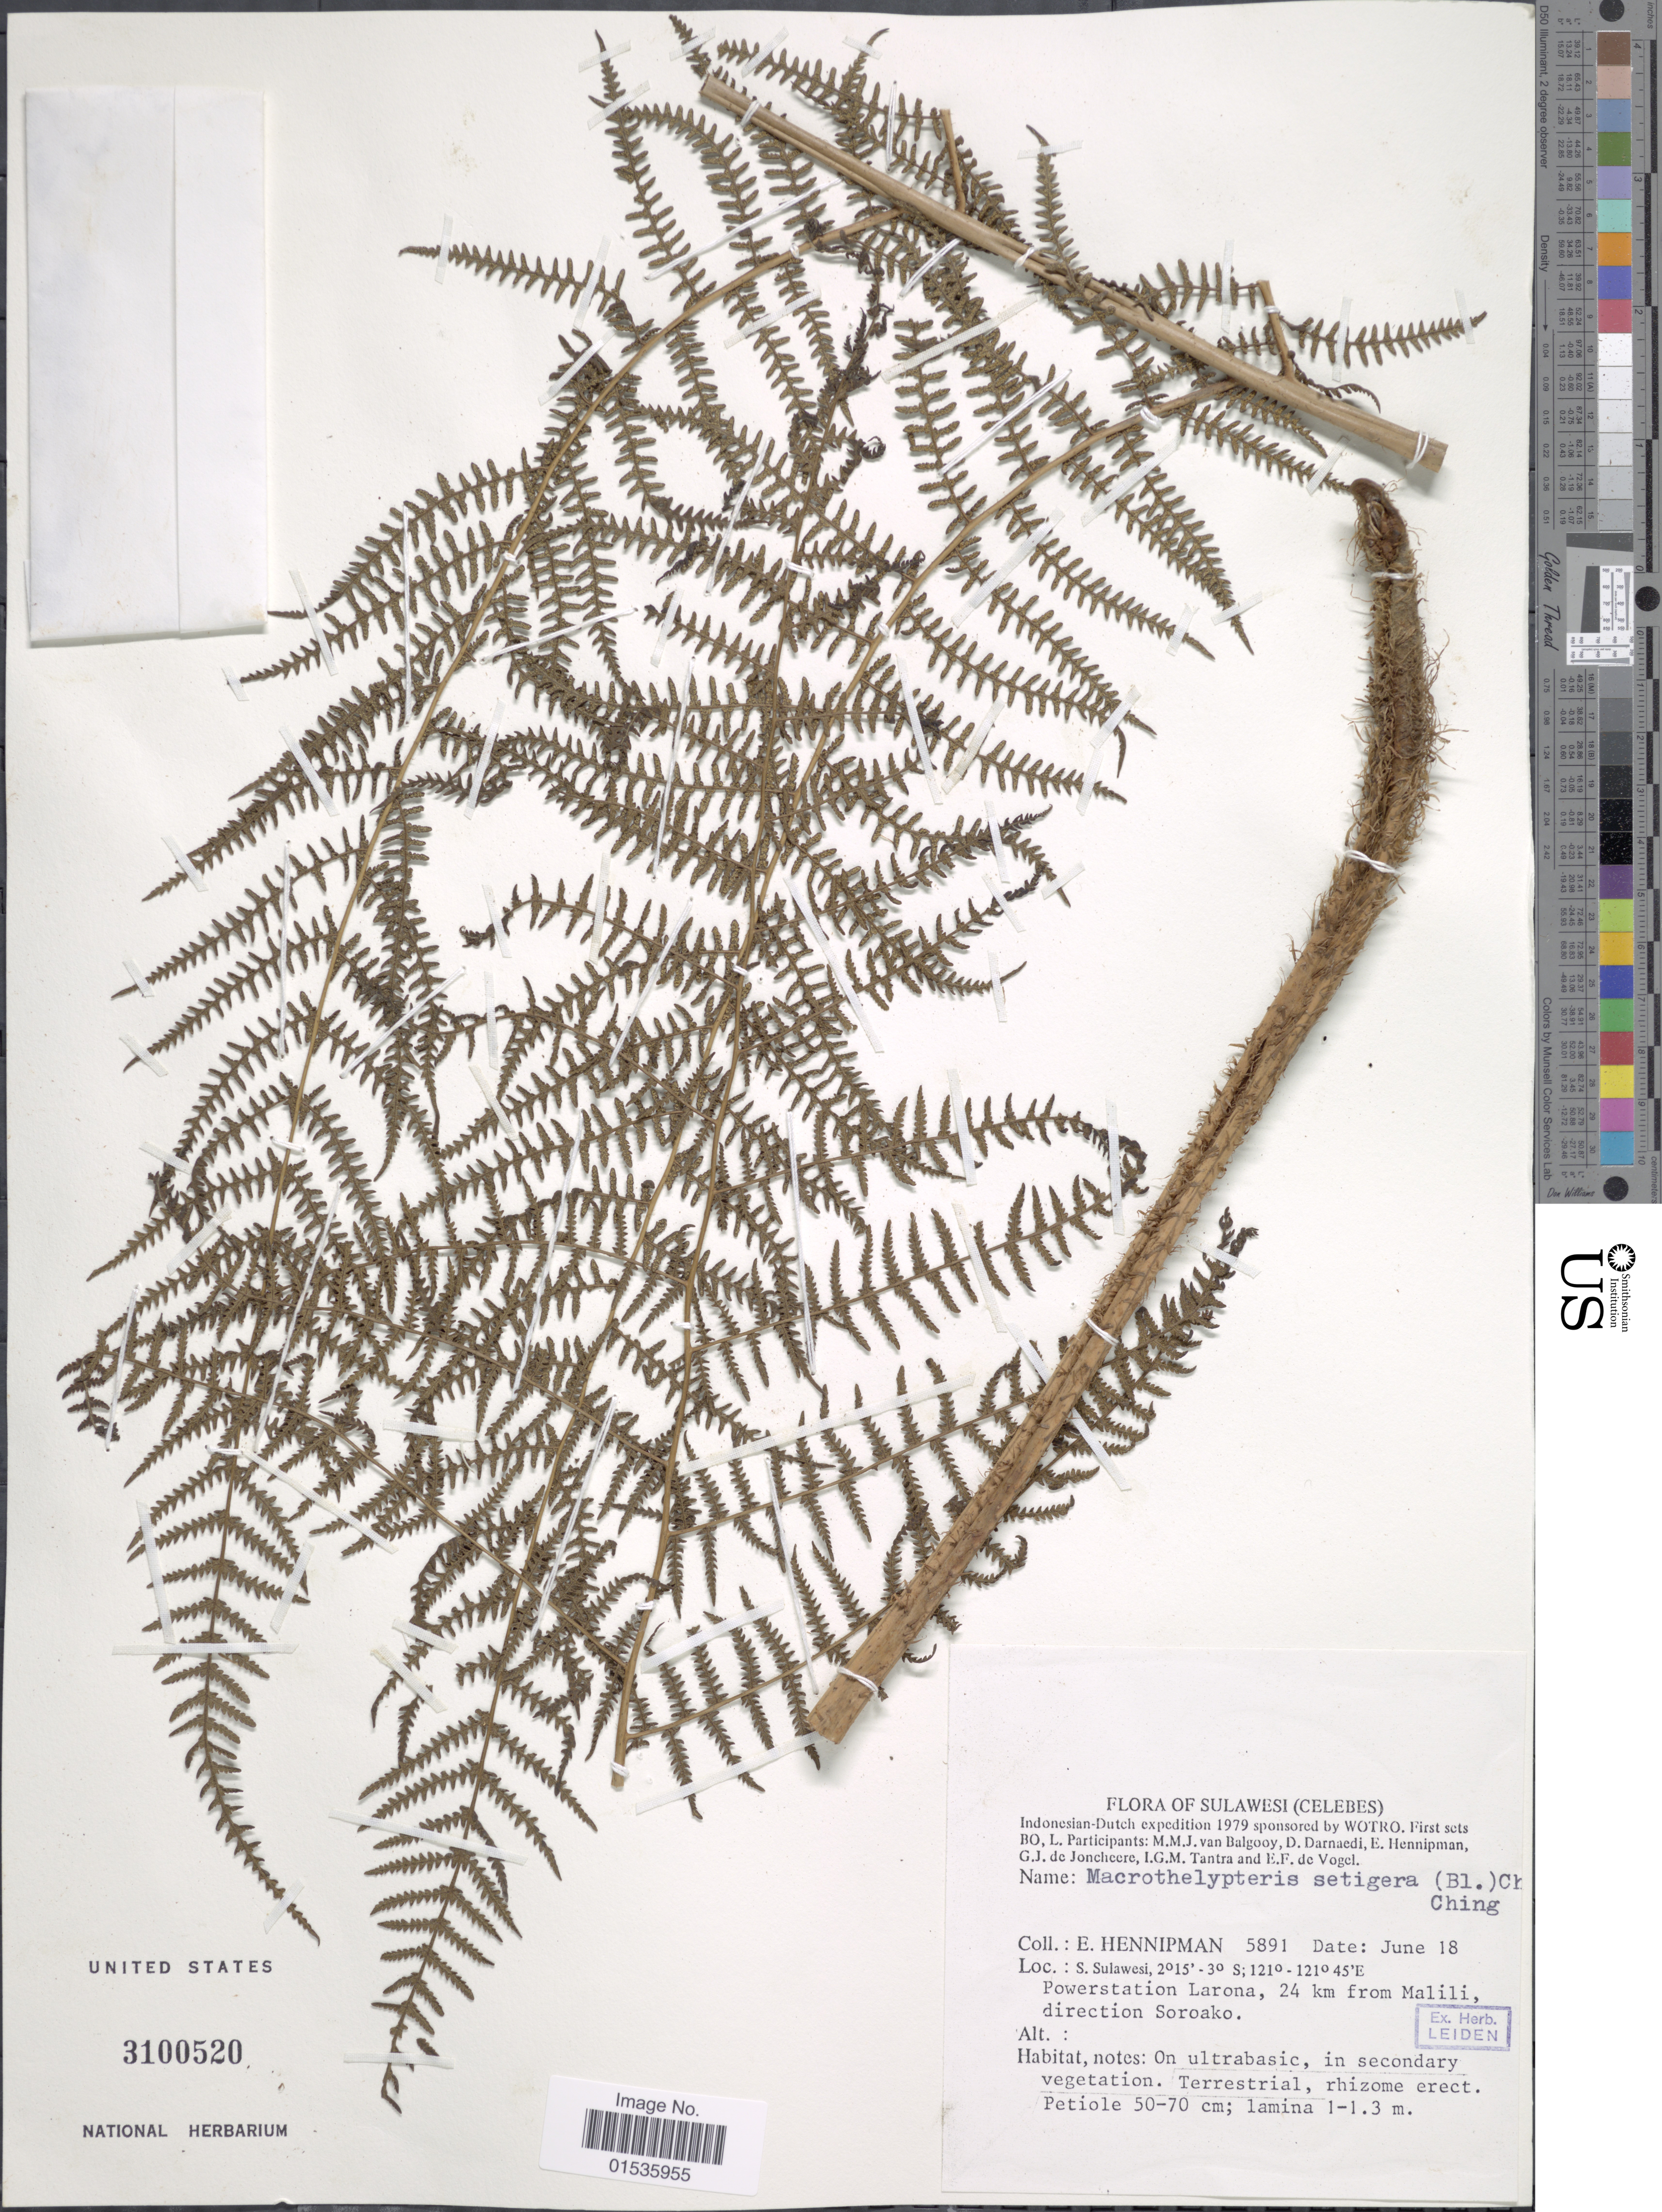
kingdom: Plantae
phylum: Tracheophyta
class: Polypodiopsida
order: Polypodiales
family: Thelypteridaceae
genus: Macrothelypteris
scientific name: Macrothelypteris setigera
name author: (Gaudich.) Ching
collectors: E. Hennipman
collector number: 5891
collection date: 1979-06-18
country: Indonesia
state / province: Sulawesi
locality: Sulawesi (Celebes) S. Sulawesi, Powerstation Larona, 24 km from Malili, direction Soroako.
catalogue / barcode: US 3100520